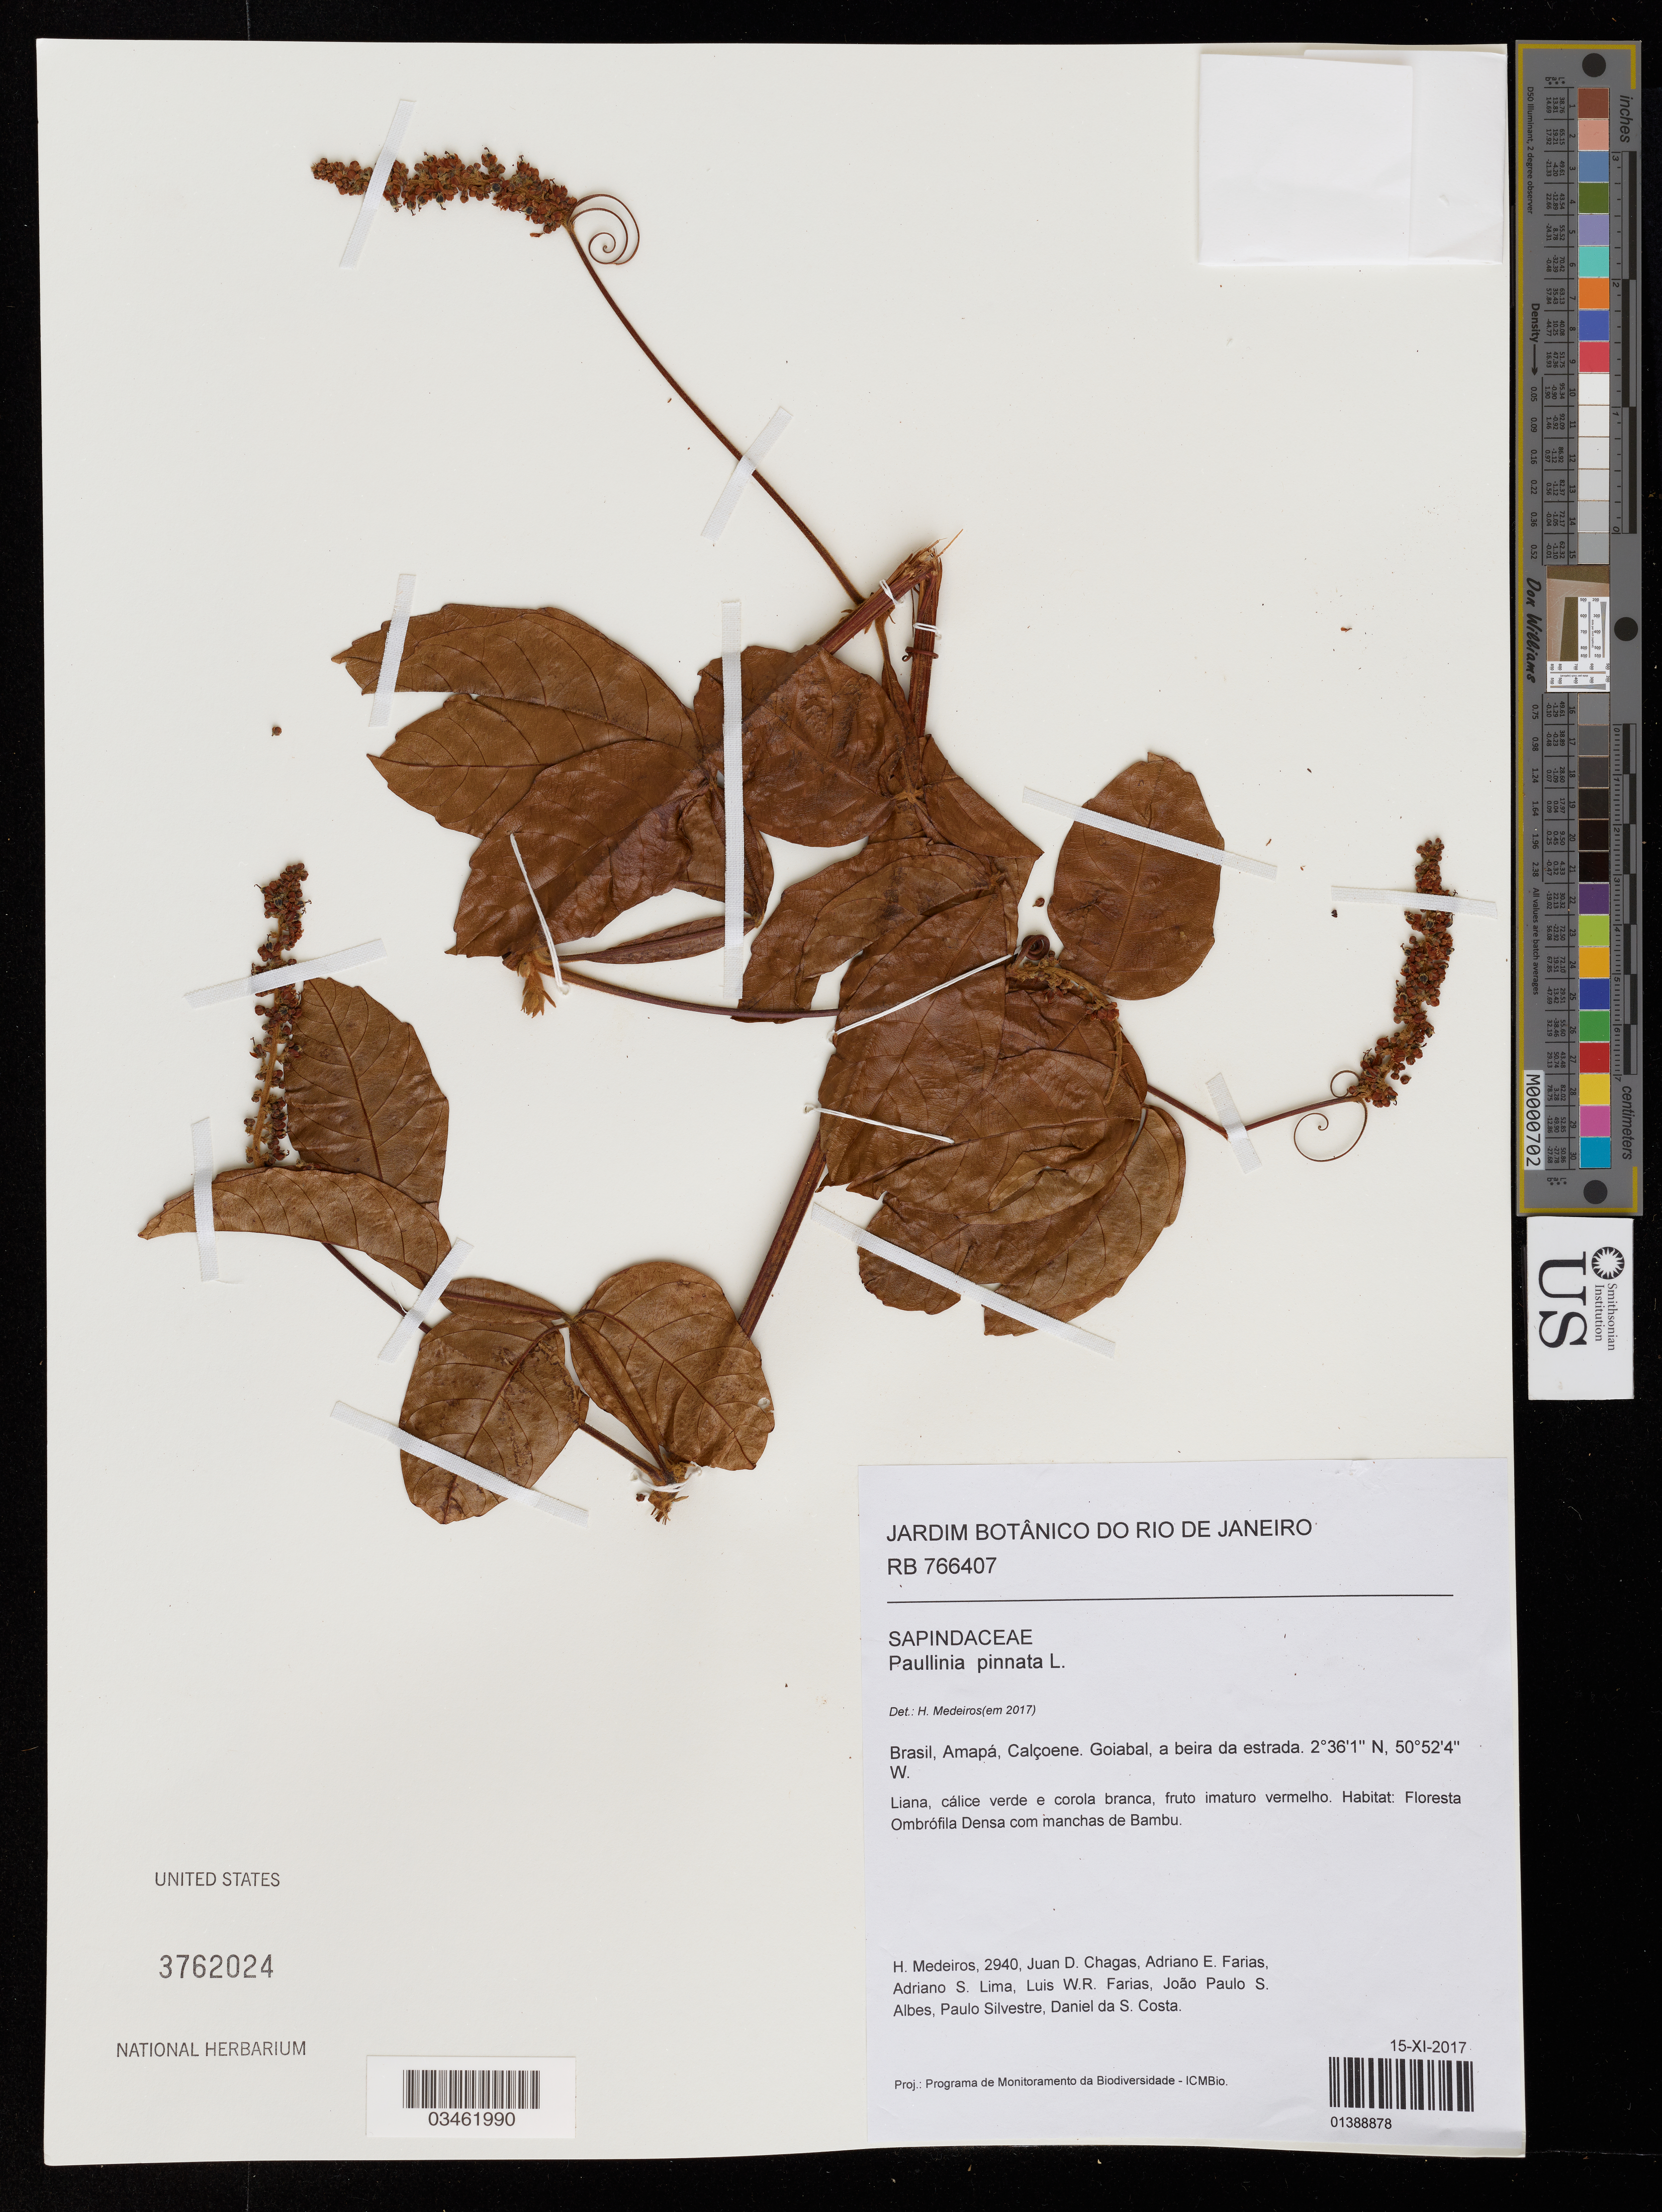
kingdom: Plantae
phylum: Tracheophyta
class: Magnoliopsida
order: Sapindales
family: Sapindaceae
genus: Paullinia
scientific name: Paullinia pinnata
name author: L.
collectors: H. Medeiros, J. Chagas, A. Farias, A. Lima & et al.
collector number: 2940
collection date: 2017-11-15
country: Brazil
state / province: Amapá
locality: Calçoene. Goiabal, a beira da estrada.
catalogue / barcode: US 3762024